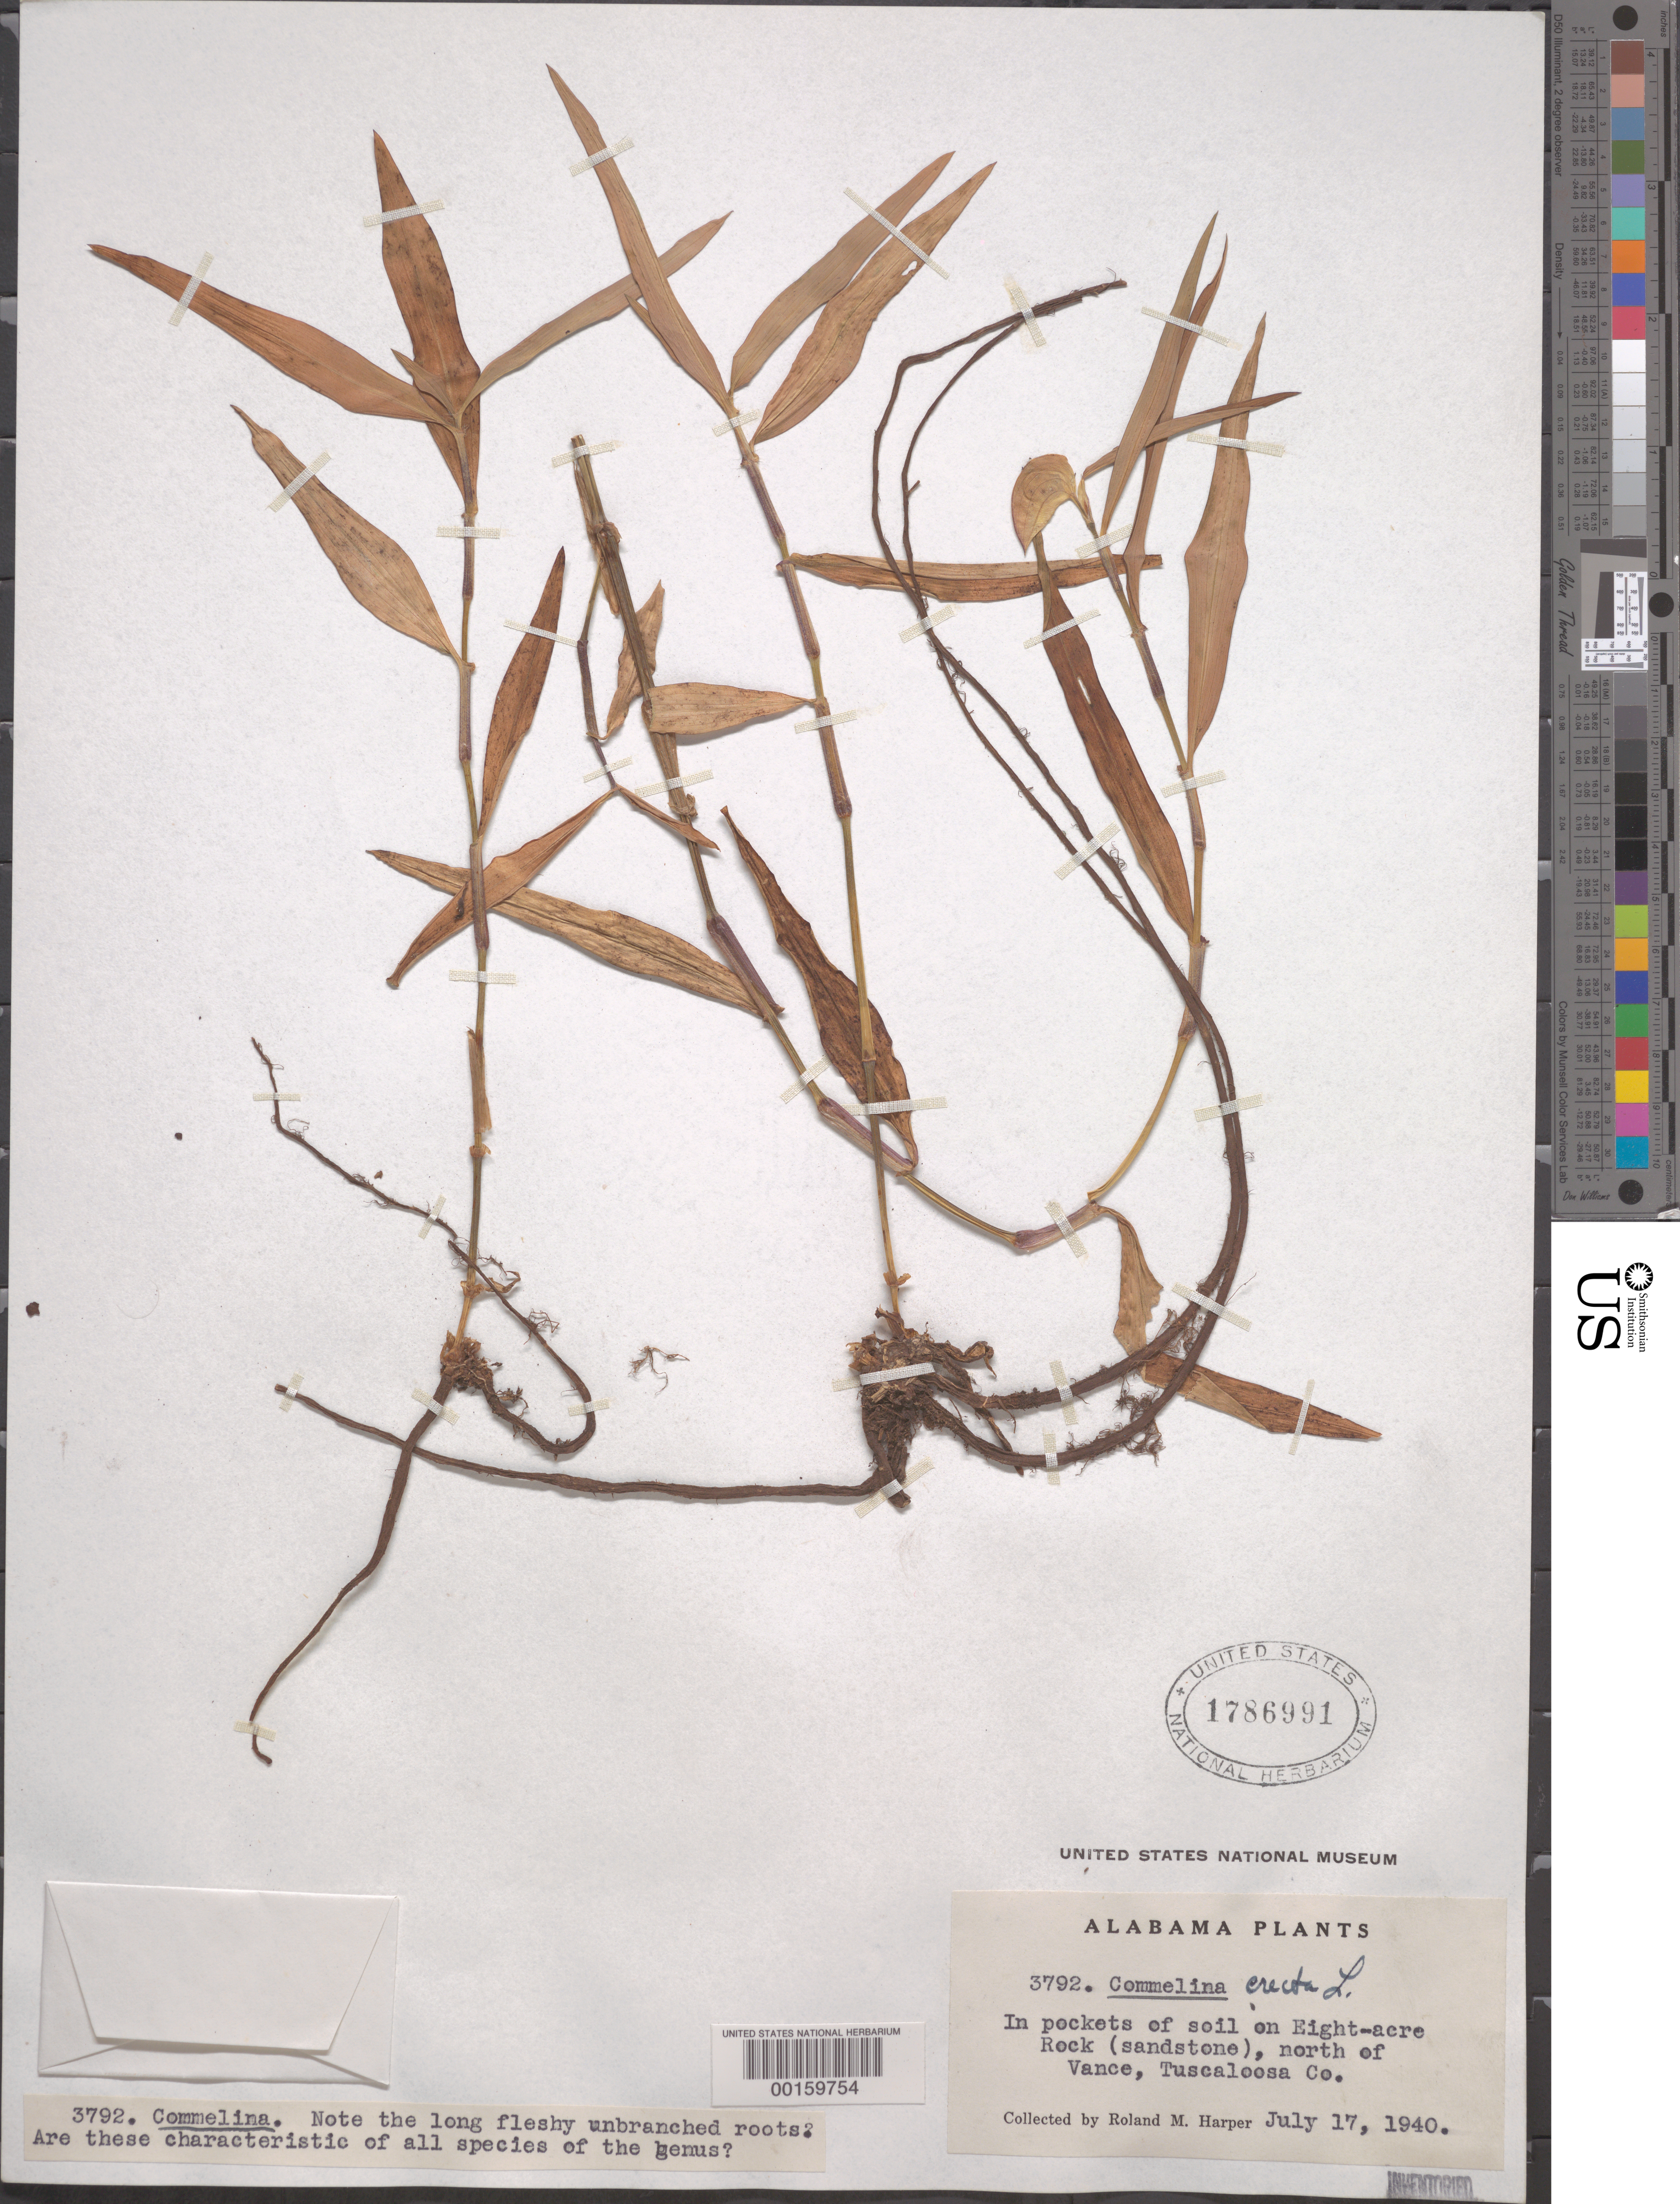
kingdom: Plantae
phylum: Tracheophyta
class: Liliopsida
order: Commelinales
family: Commelinaceae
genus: Commelina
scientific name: Commelina erecta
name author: L.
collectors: R. M. Harper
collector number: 3792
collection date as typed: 17 Jul 1940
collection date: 1940-07-17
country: United States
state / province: Alabama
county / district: Tuscaloosa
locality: N of vance on eight-acre rock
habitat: In pockets of soil. in sandstone.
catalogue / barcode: US 1786991